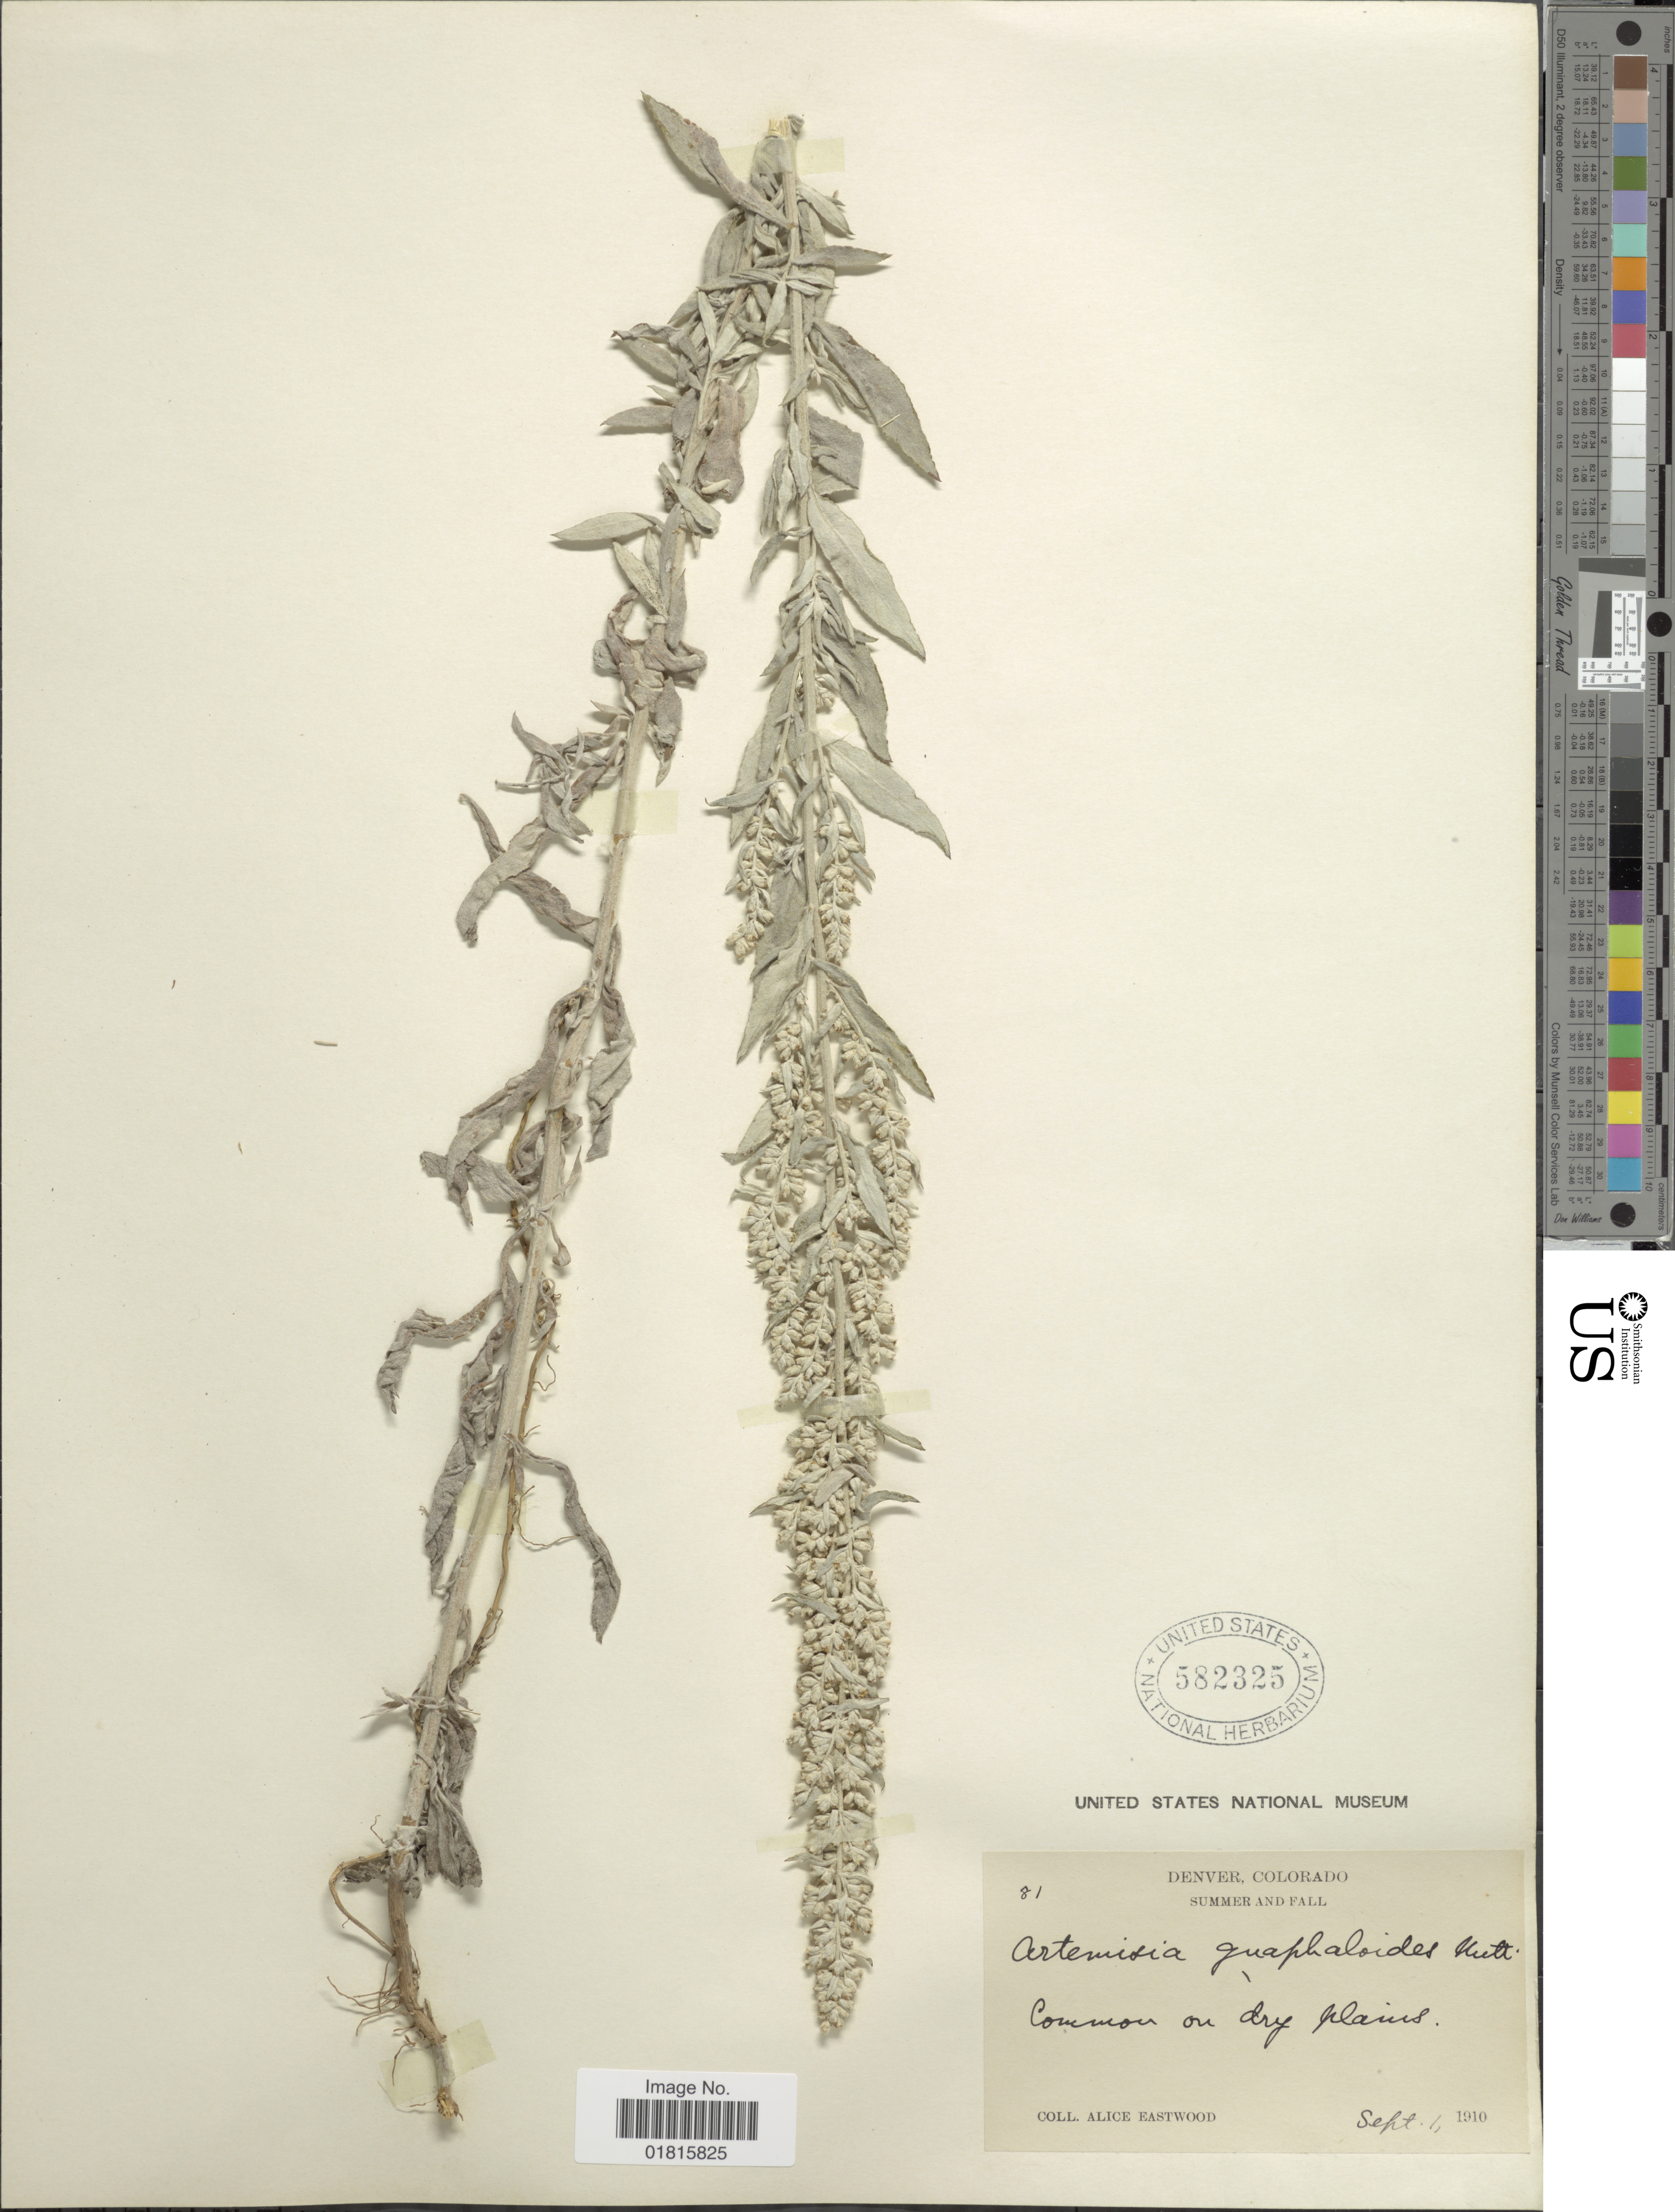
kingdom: Plantae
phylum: Tracheophyta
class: Magnoliopsida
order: Asterales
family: Asteraceae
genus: Artemisia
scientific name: Artemisia gnaphaloides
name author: Nutt.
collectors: A. Eastwood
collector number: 81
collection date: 1910-09-01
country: United States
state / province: Colorado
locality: Denver, Summer and Fall, Common on dry plains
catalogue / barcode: US 582325